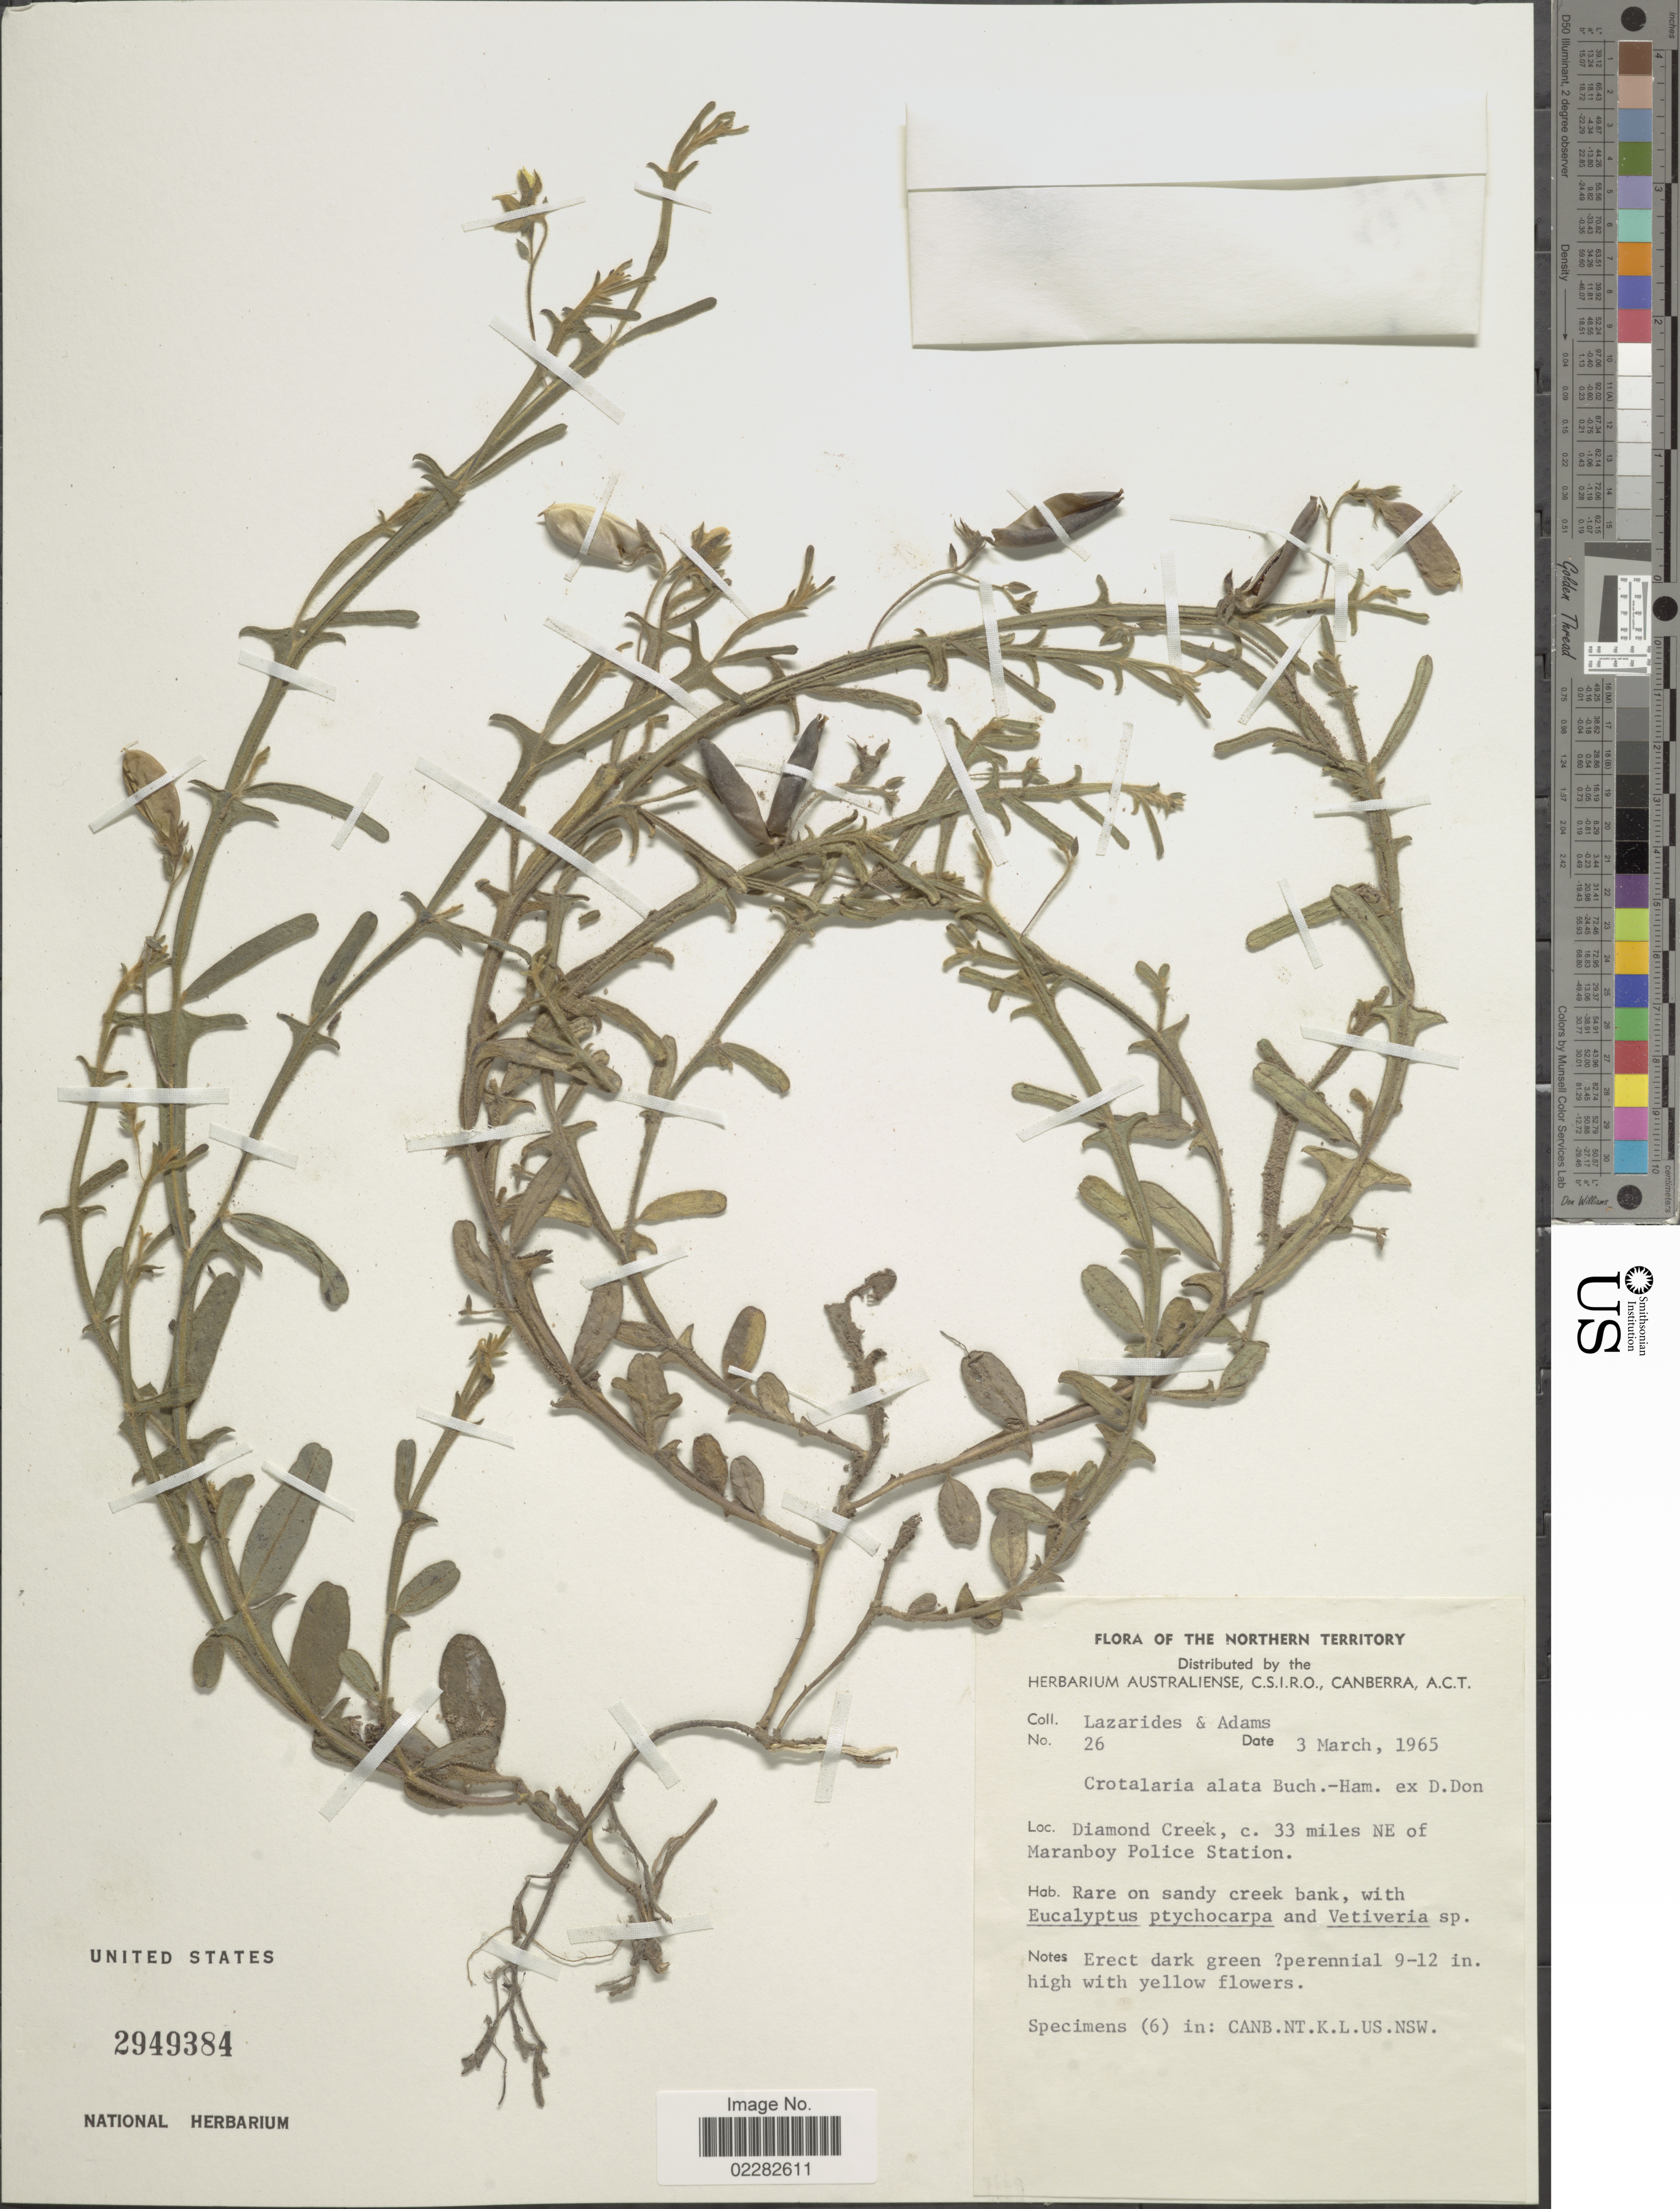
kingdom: Plantae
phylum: Tracheophyta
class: Magnoliopsida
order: Fabales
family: Fabaceae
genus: Crotalaria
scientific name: Crotalaria alata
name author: Buch.-Ham. ex D. Don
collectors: M. Lazarides & Adams, --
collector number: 26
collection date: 1965-03-03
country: Australia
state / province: Northern Territory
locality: Diamond Creek, c. 33 miles NE of Maranboy Police Station, rare on sandy creek bank.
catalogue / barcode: US 2949384